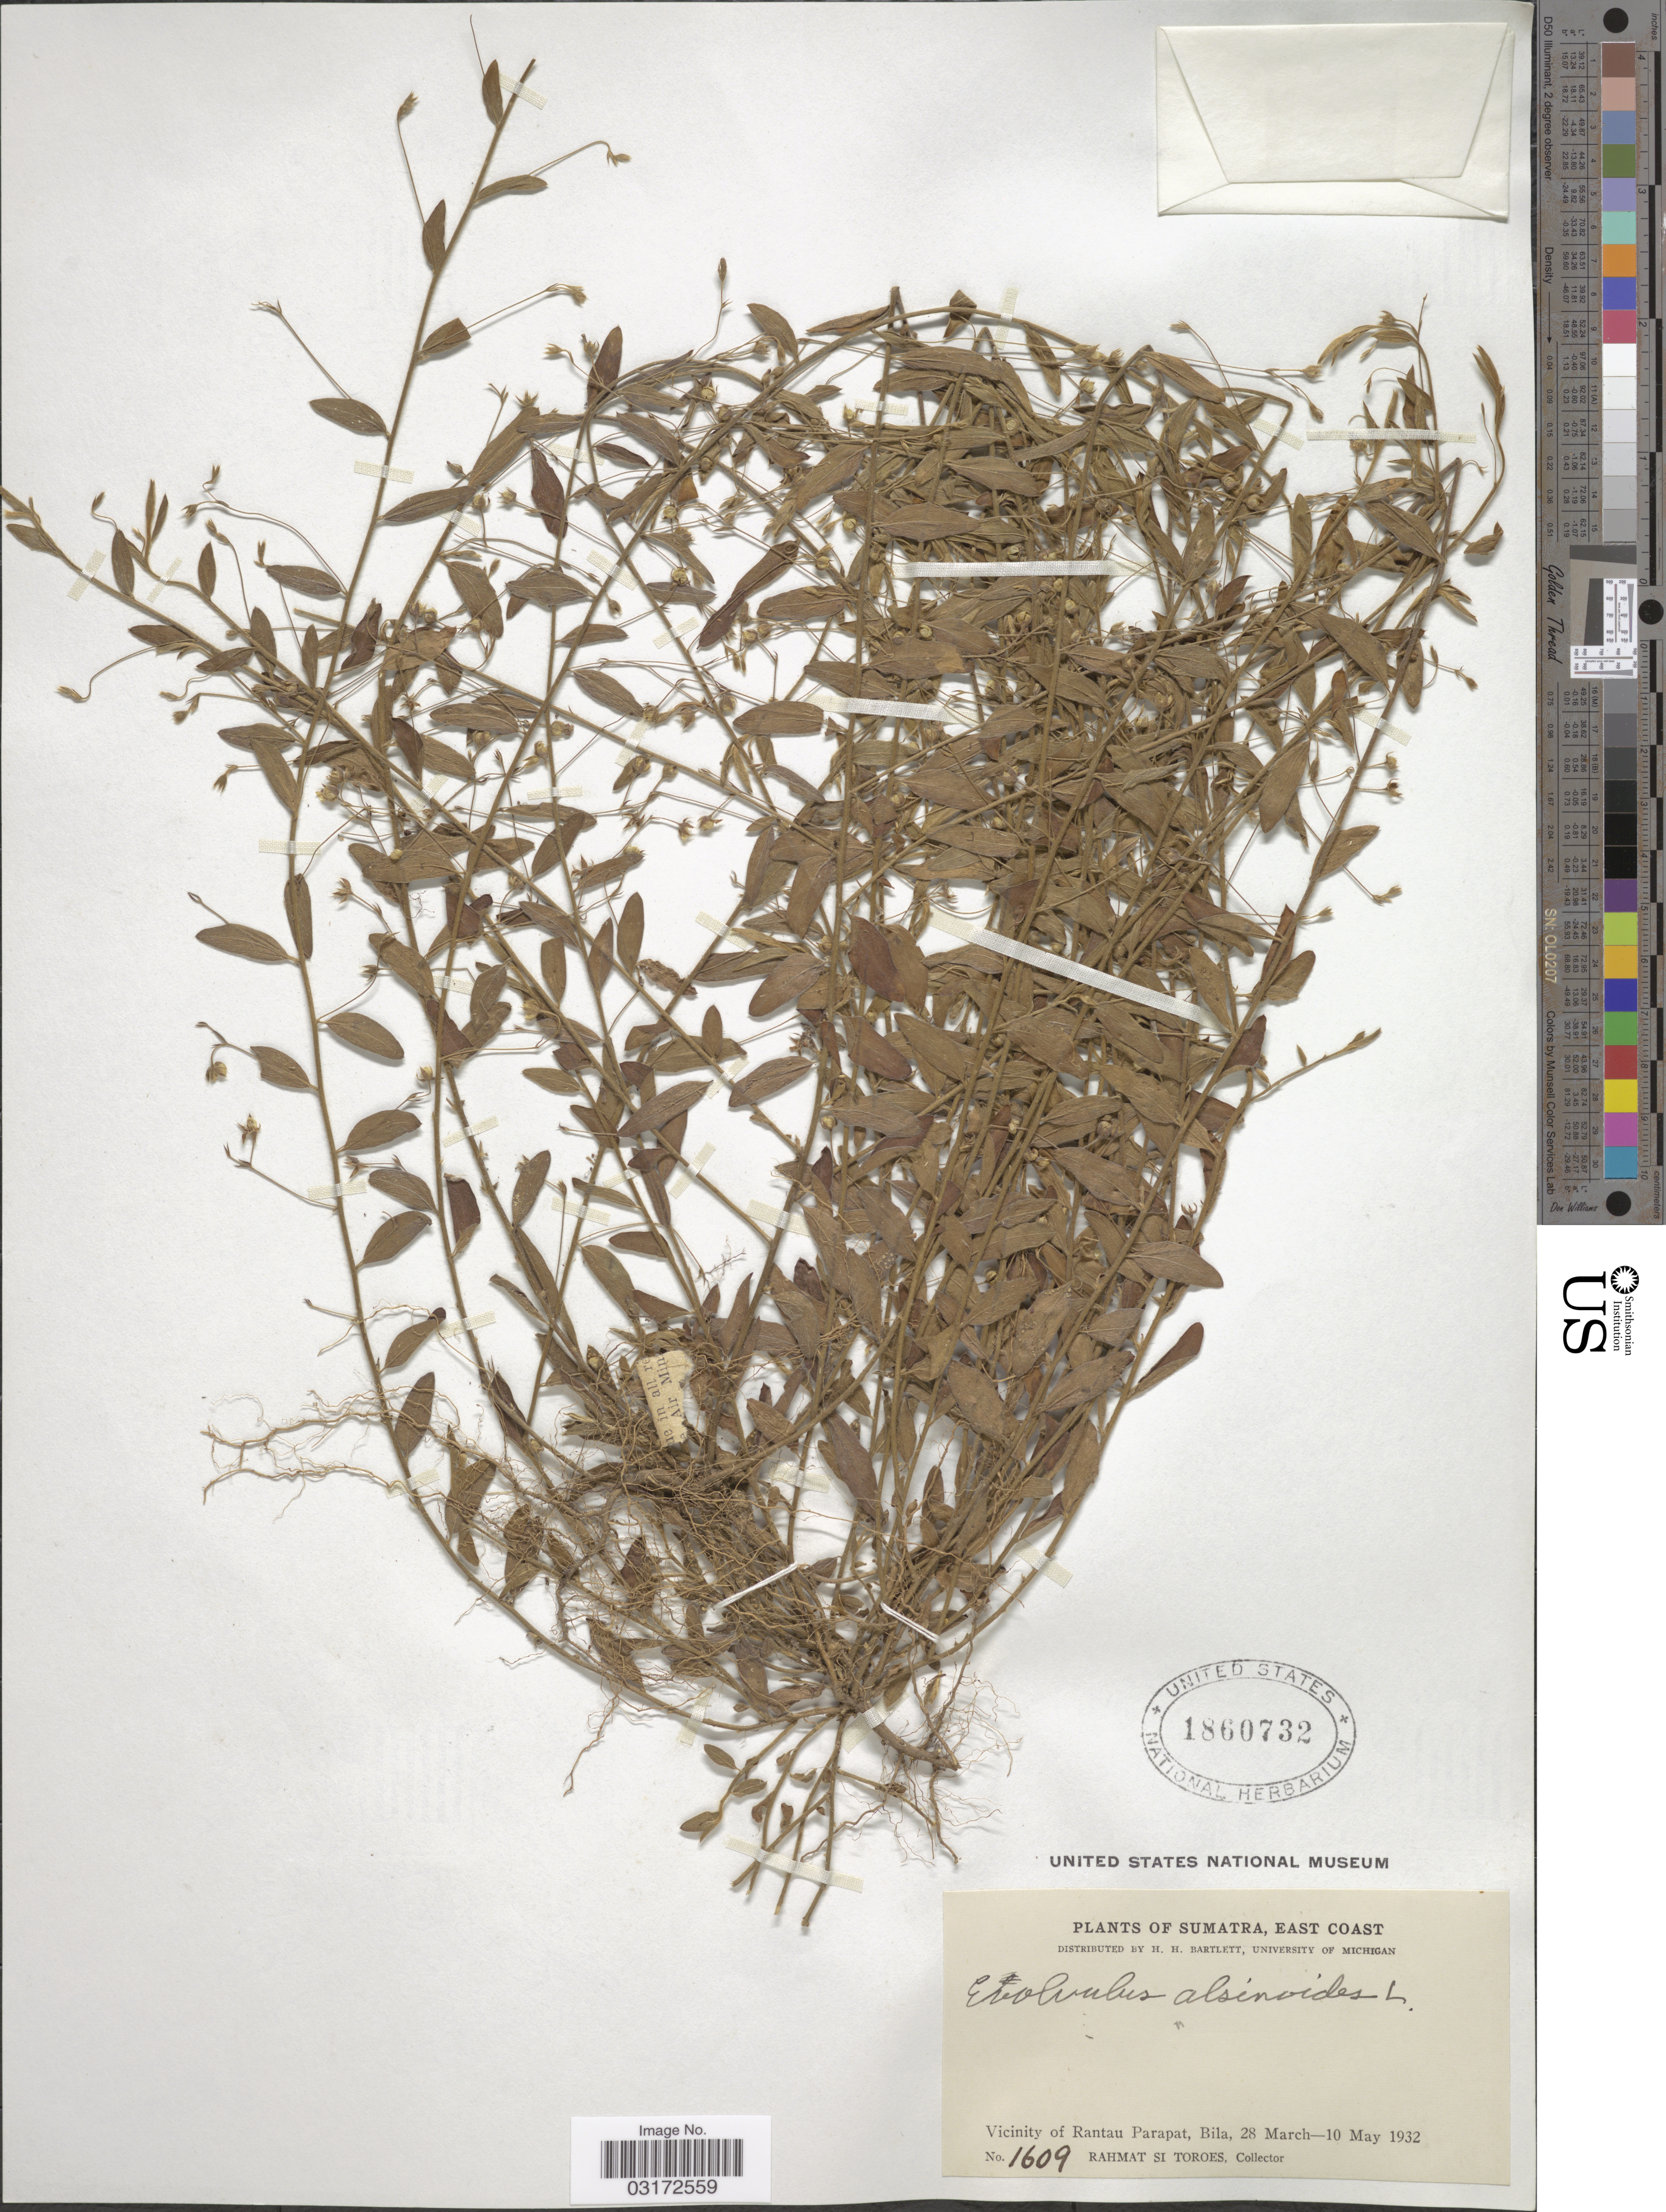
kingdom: Plantae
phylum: Tracheophyta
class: Magnoliopsida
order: Solanales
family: Convolvulaceae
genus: Evolvulus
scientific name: Evolvulus alsinoides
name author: (L.) L.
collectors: Rahmat Si Boeea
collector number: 1607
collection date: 1932-03-28/1932-05-10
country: Indonesia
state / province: Sumatra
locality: East Coast. Vicinity of Rantau Parapat, Bila.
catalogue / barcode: US 1860732